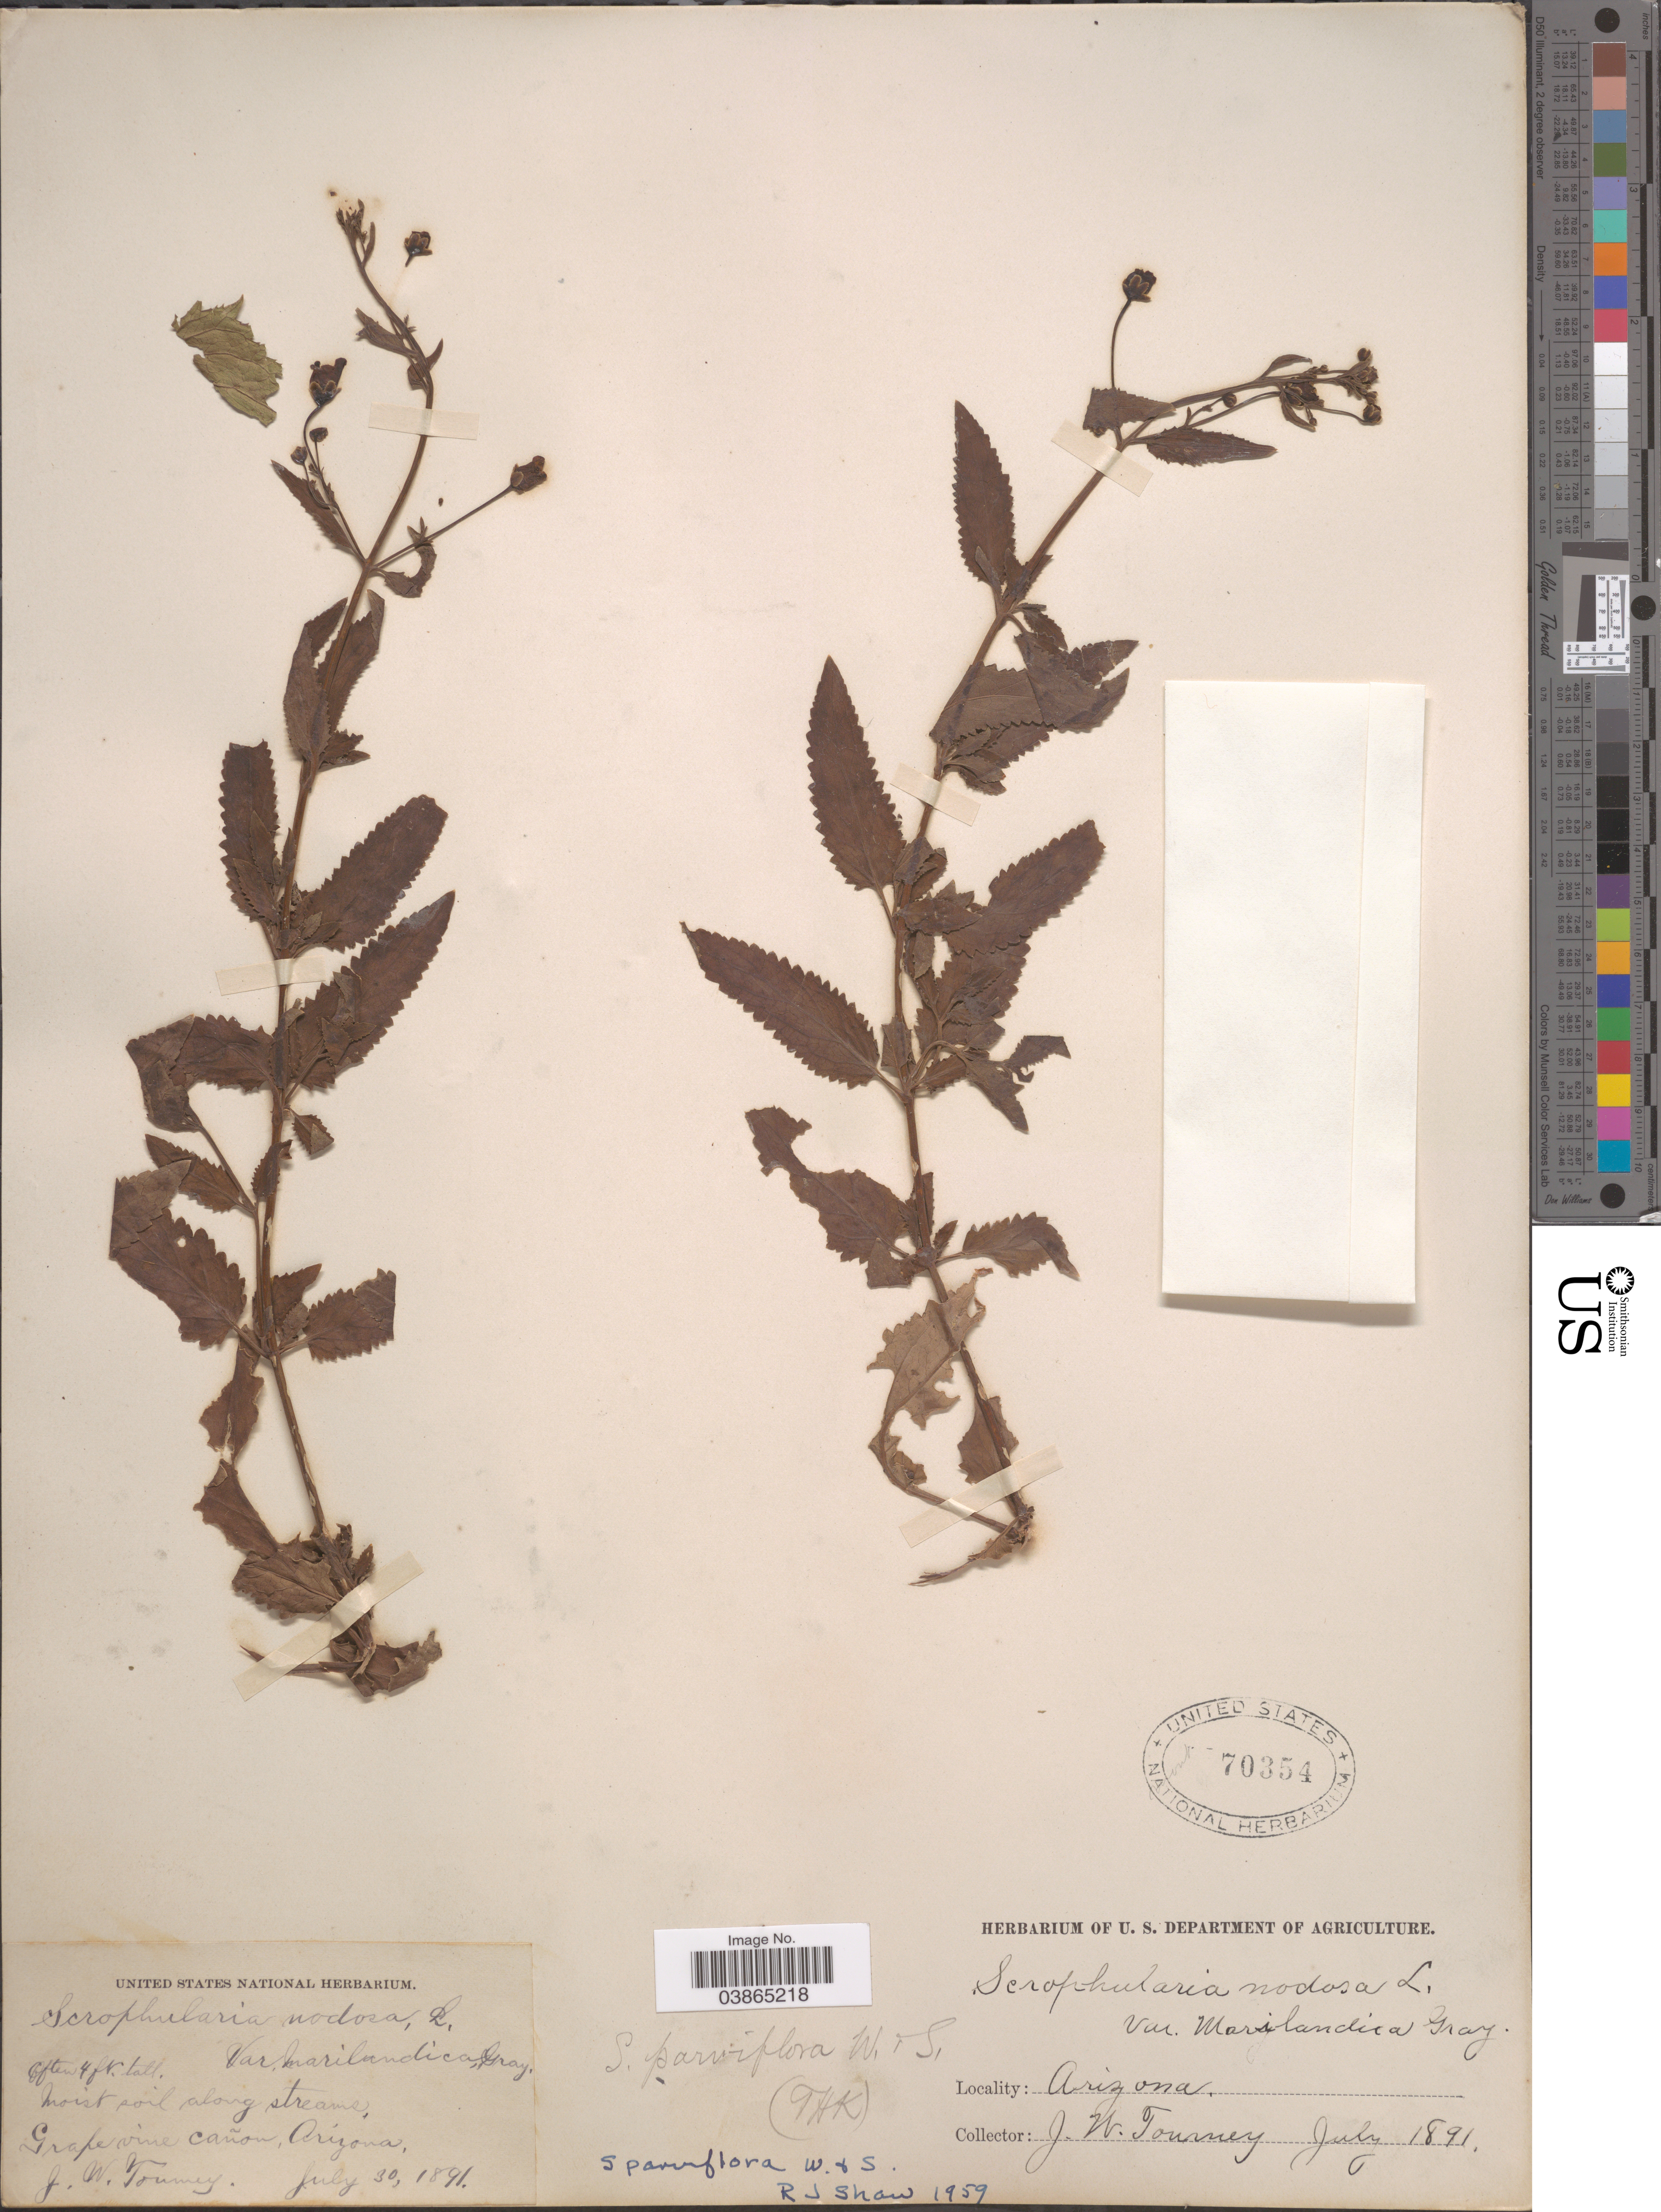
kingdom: Plantae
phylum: Tracheophyta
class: Magnoliopsida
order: Lamiales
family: Scrophulariaceae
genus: Scrophularia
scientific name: Scrophularia parviflora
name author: Wooton & Standl.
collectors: J. W. Toumey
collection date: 1891-07-30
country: United States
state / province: Arizona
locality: Moist soil along stream, Grape vine Cañon.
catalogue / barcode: US 70354